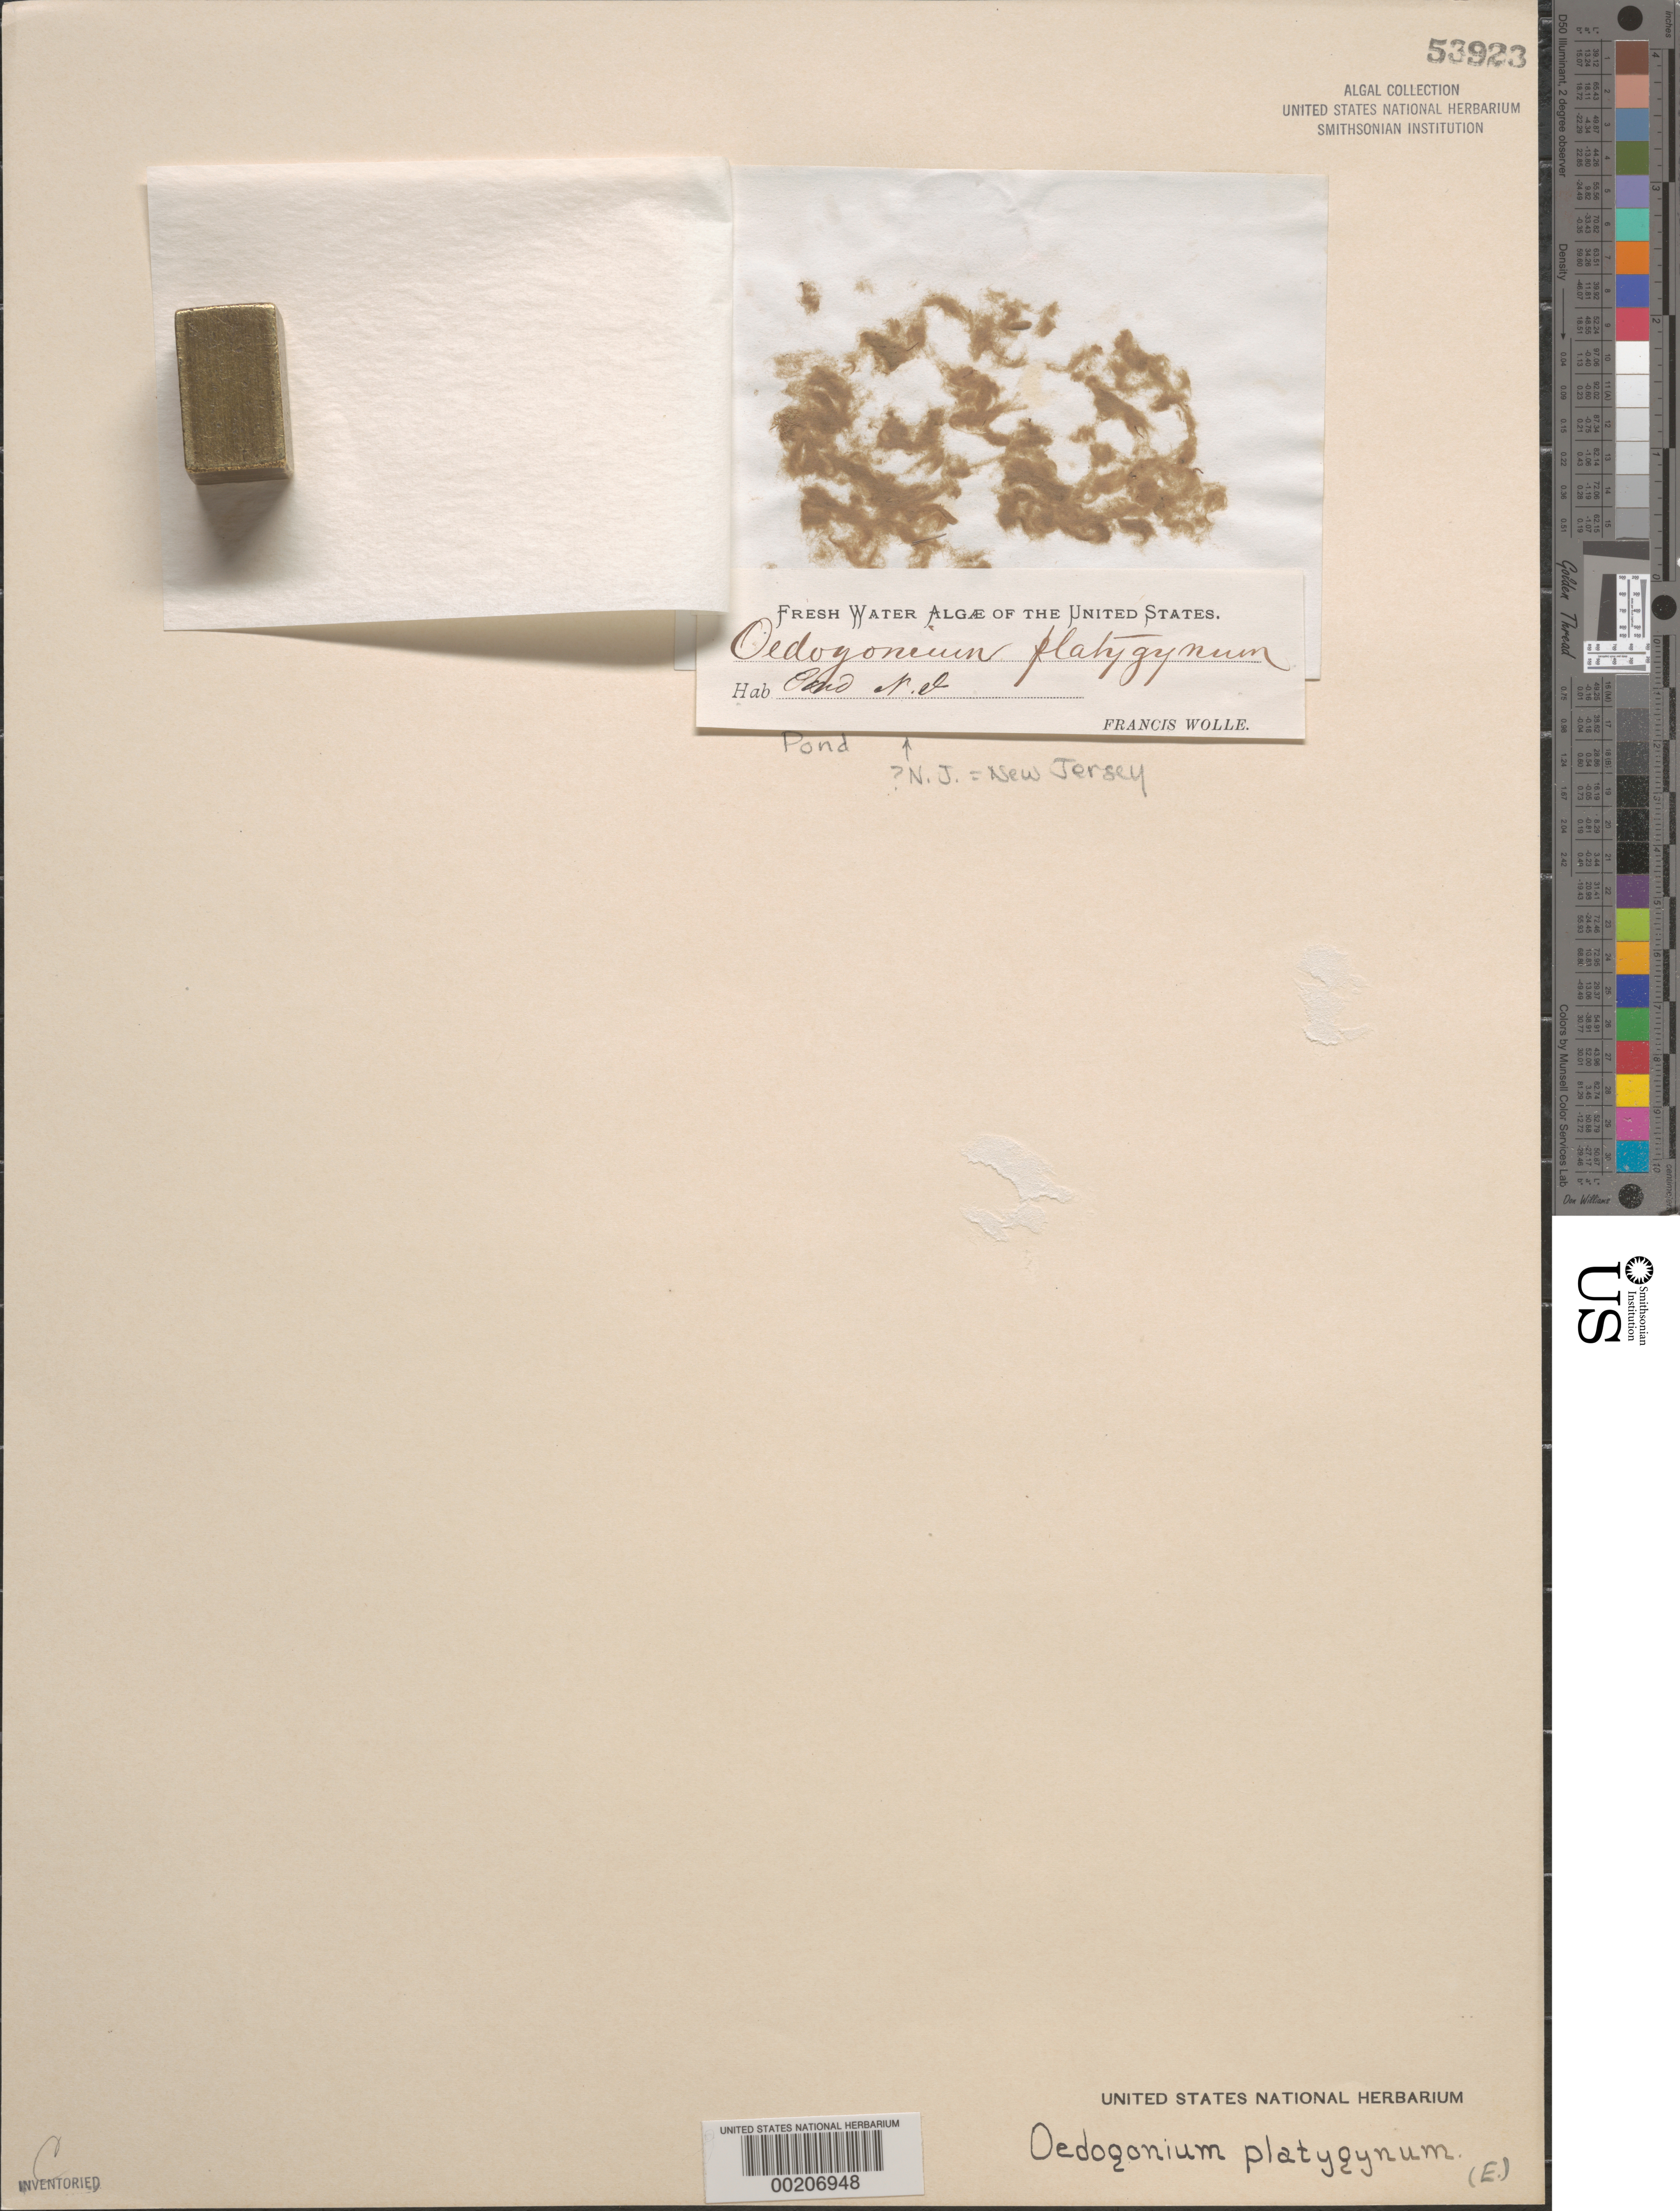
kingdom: Plantae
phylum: Chlorophyta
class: Chlorophyceae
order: Oedogoniales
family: Oedogoniaceae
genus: Oedogonium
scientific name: Oedogonium itzigsohnii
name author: De Bary ex Hirn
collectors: F. Wolle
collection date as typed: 18--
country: United States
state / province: New Jersey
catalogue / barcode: US 53923